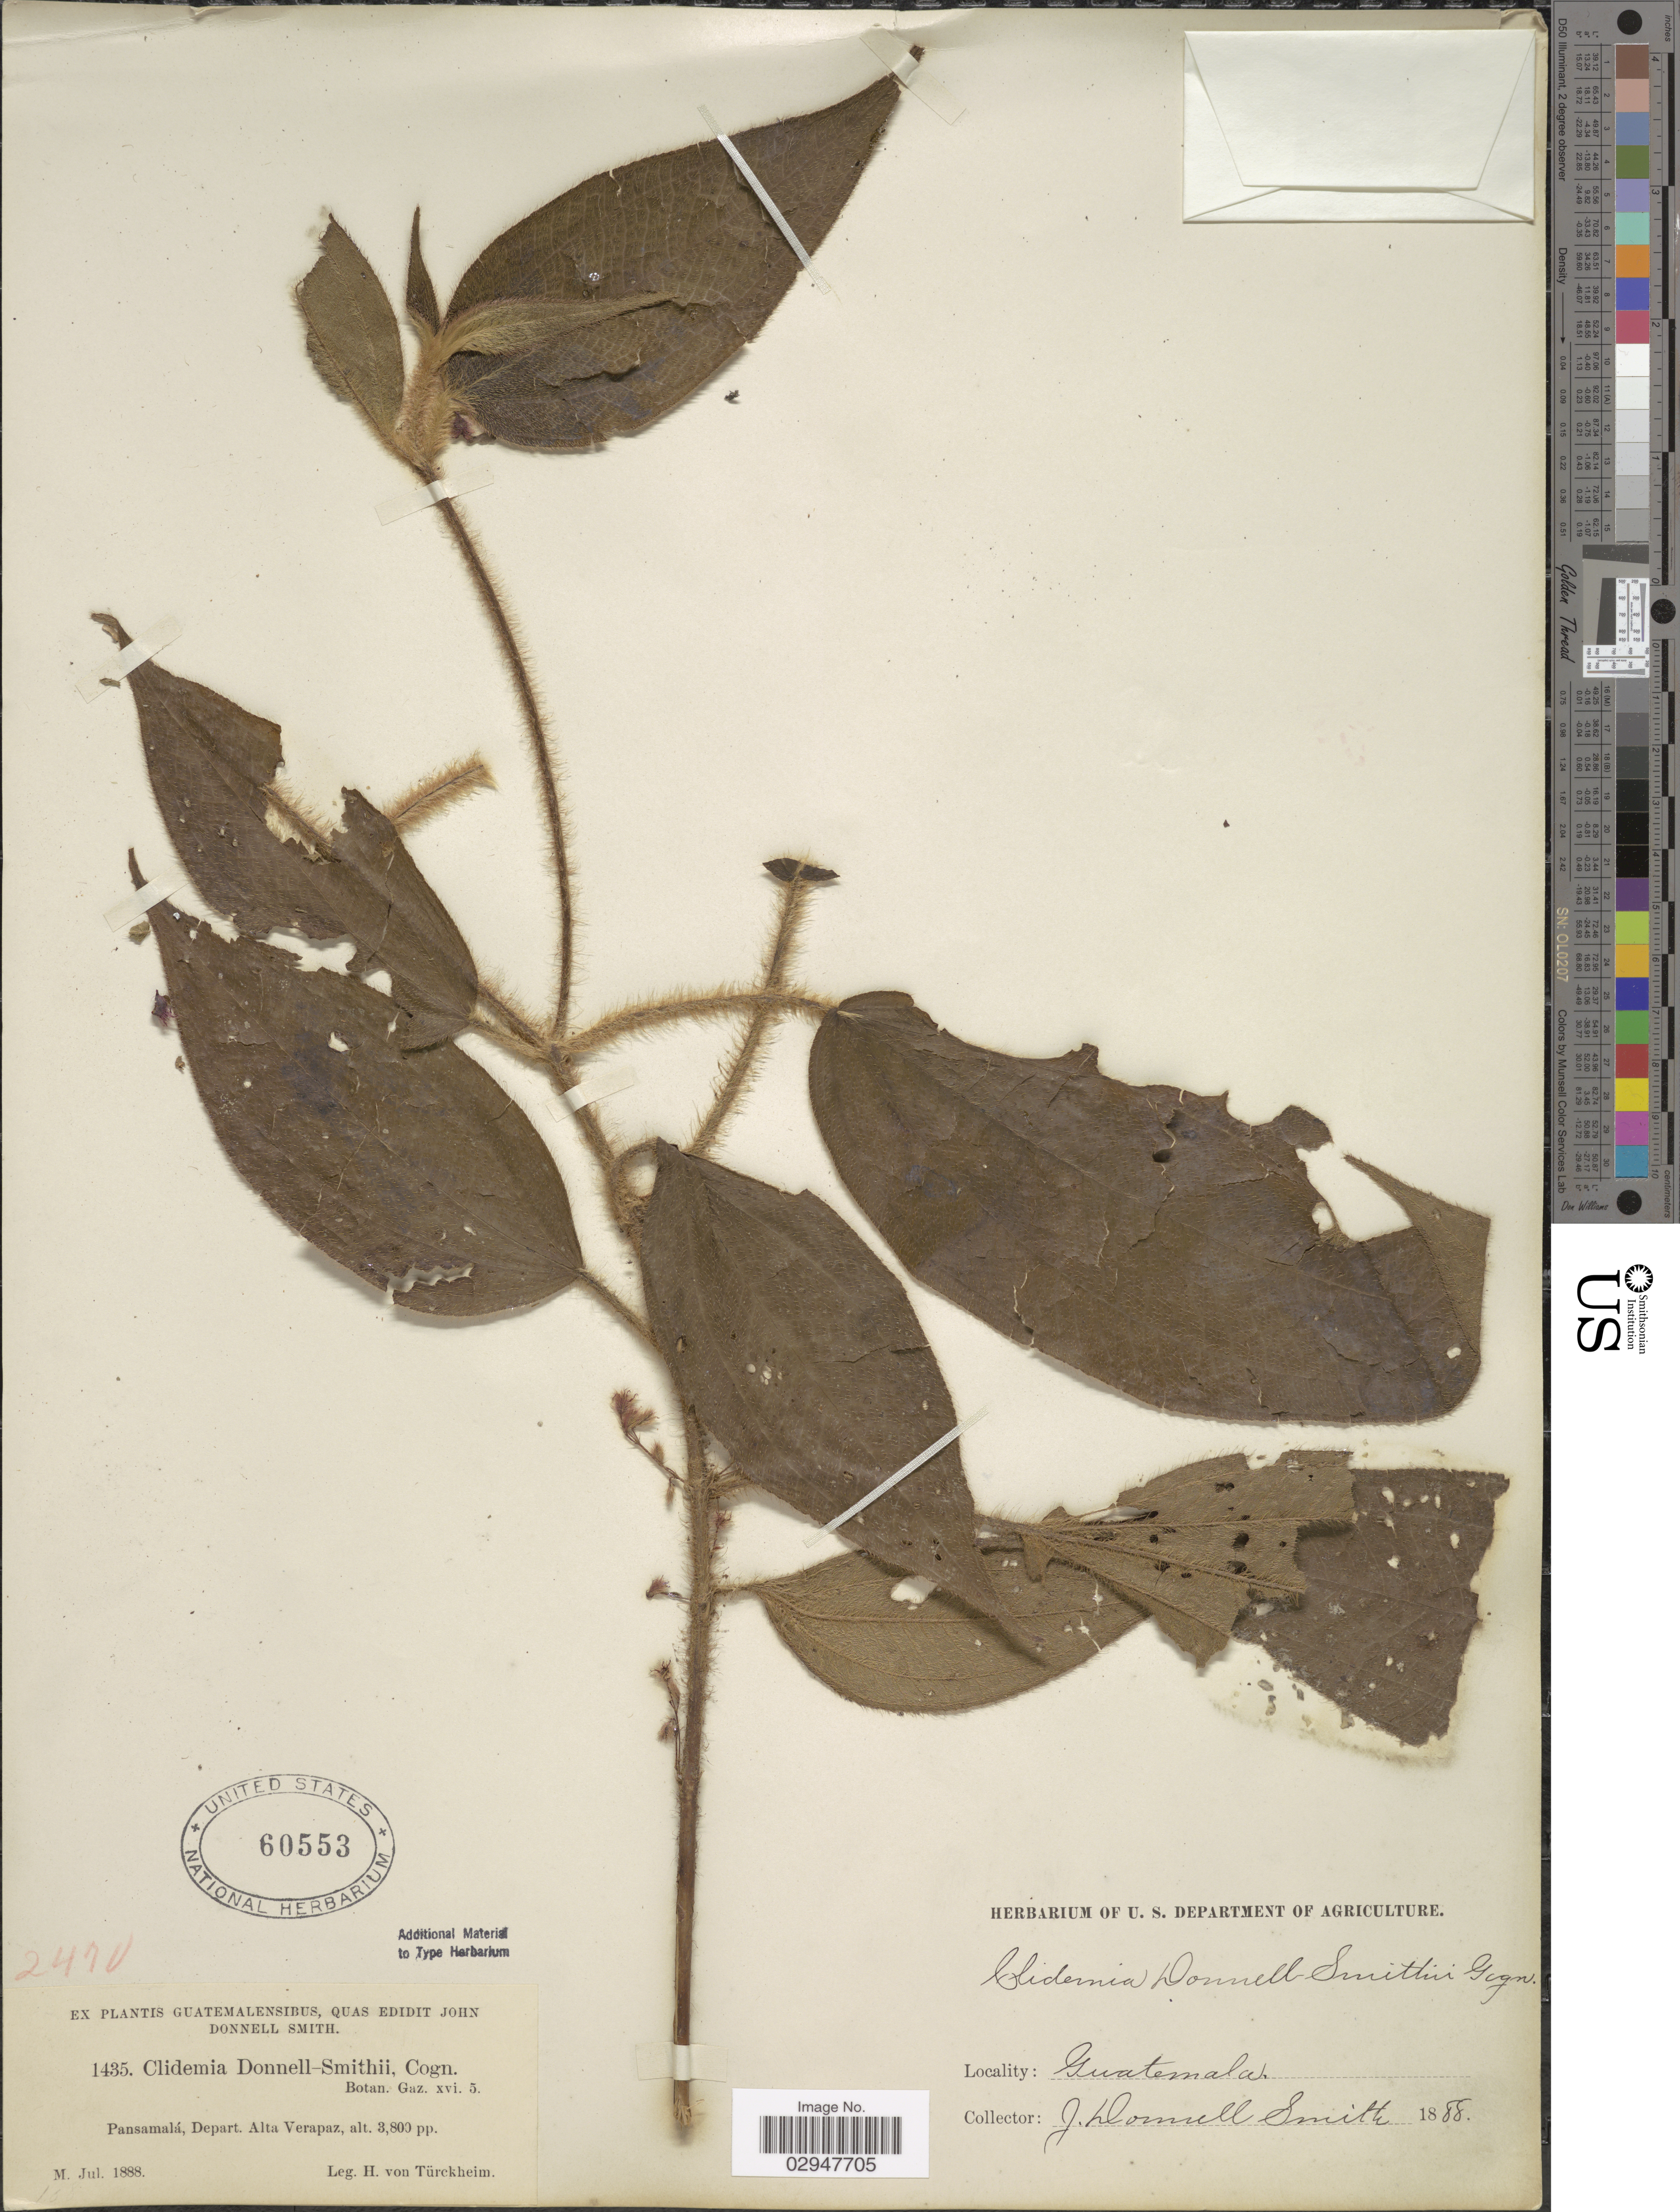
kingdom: Plantae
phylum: Tracheophyta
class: Magnoliopsida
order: Myrtales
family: Melastomataceae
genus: Clidemia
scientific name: Clidemia donnell-smithii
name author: Cogn. in Donn. Sm.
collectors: H. von Türckheim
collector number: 1435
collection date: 1888-07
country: Guatemala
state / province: Alta Verapaz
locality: Pansamalá, Depart. Alta Verapaz.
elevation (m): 1158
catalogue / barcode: US 60553